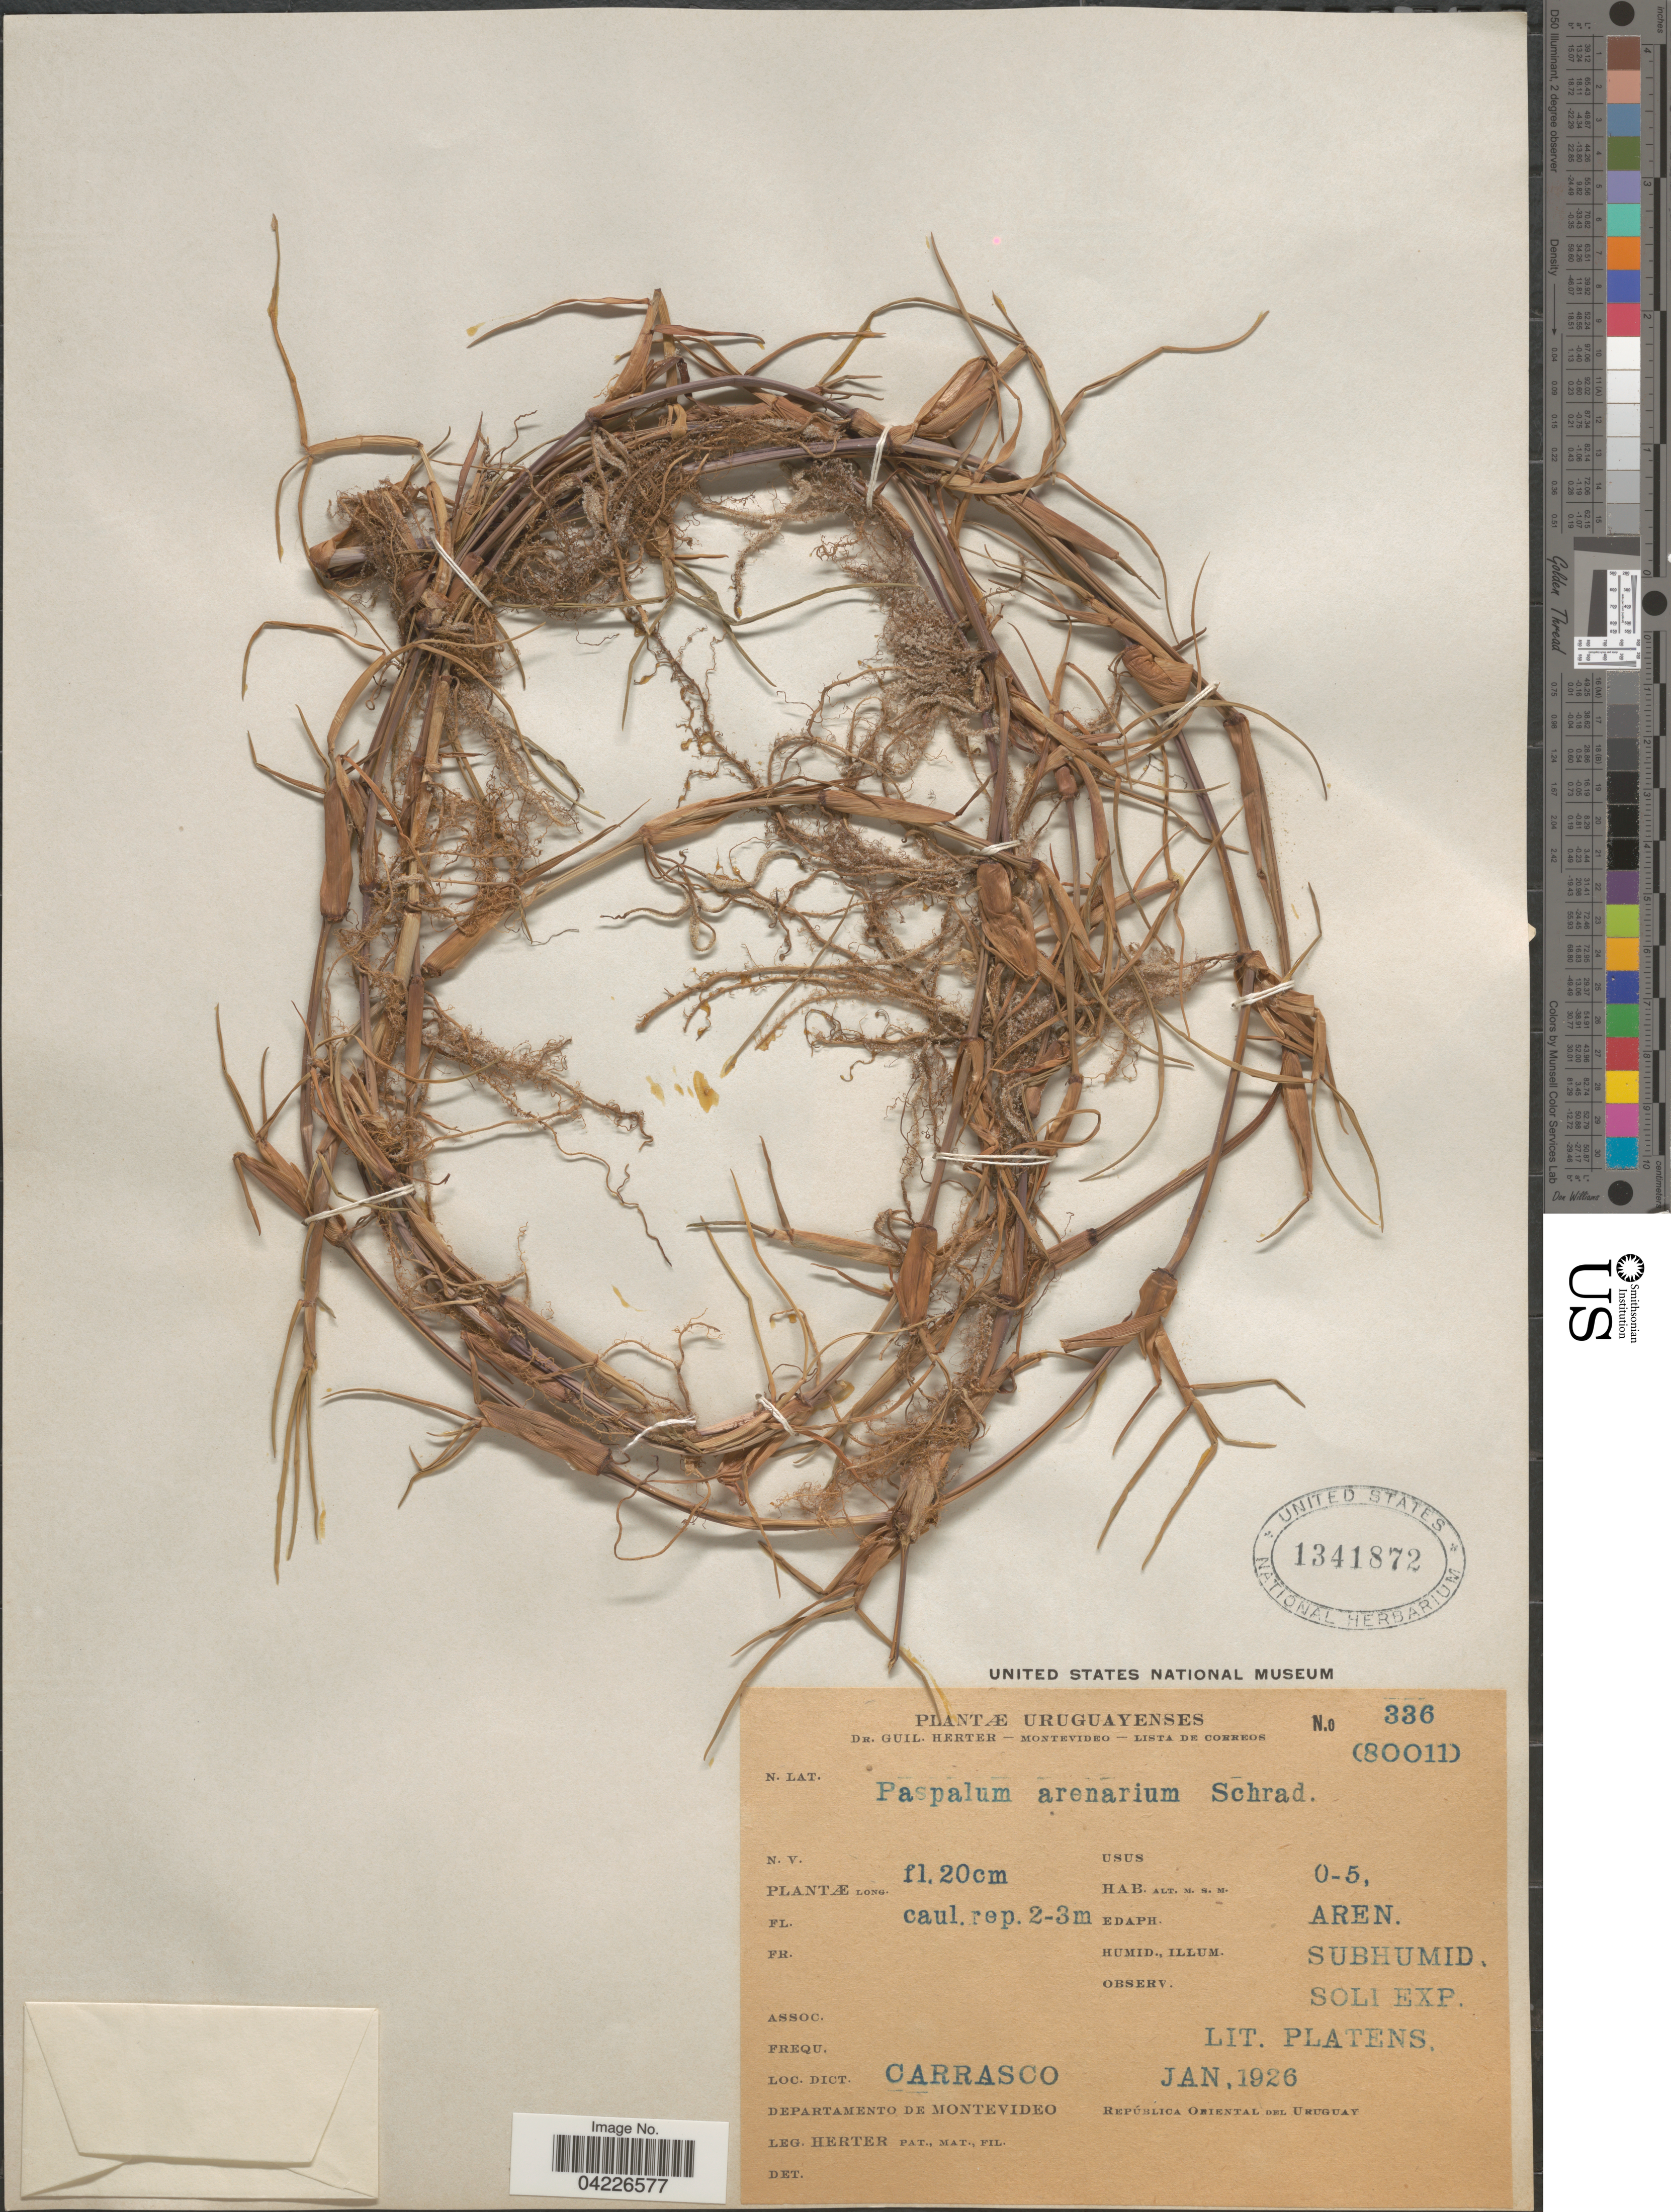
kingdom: Plantae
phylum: Tracheophyta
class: Liliopsida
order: Poales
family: Poaceae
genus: Paspalum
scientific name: Paspalum vaginatum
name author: Sw.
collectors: G. Herter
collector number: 336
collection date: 1926-01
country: Uruguay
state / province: Montevideo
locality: Carrasco. Departamento de Montevideo. República Oriental del Uruguay.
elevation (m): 0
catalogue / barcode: US 1341872